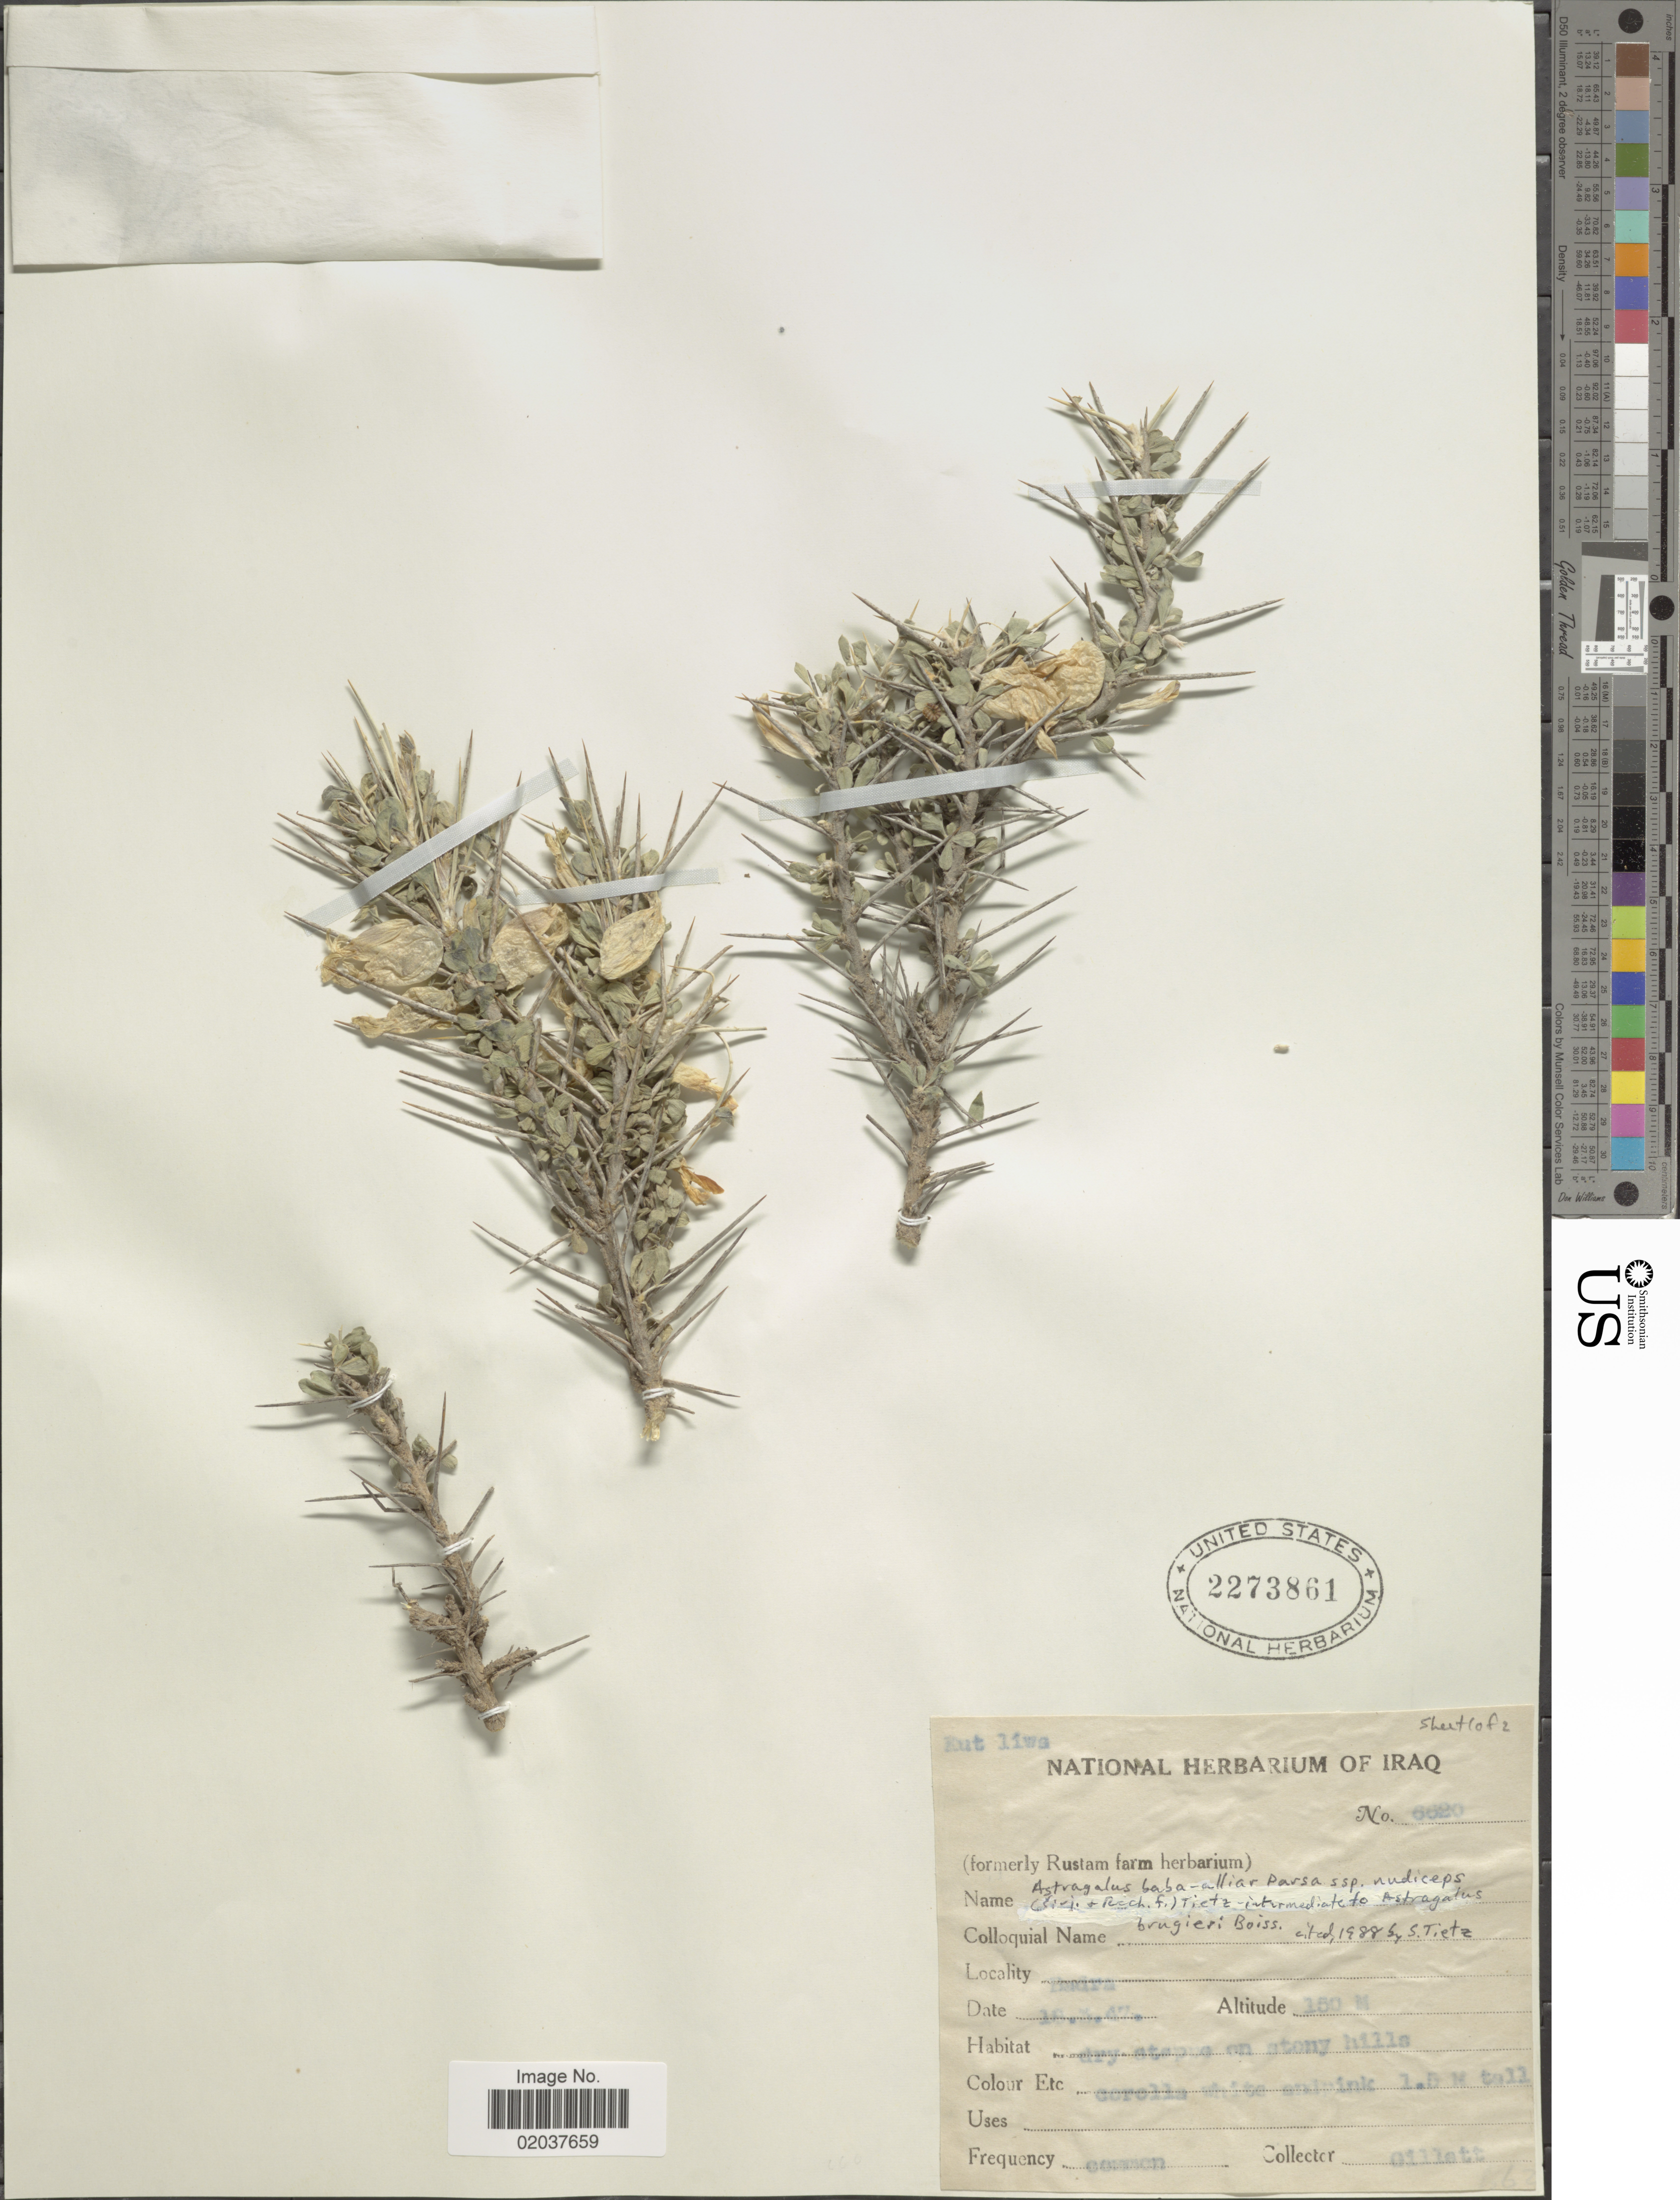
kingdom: Plantae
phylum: Tracheophyta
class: Magnoliopsida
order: Fabales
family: Fabaceae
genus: Astragalus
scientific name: Astragalus baba-alliar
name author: Parsa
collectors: Gillett, --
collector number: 6620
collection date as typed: Transcribed d/m/y: 18/3/47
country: Iraq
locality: Badra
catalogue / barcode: US 2273861